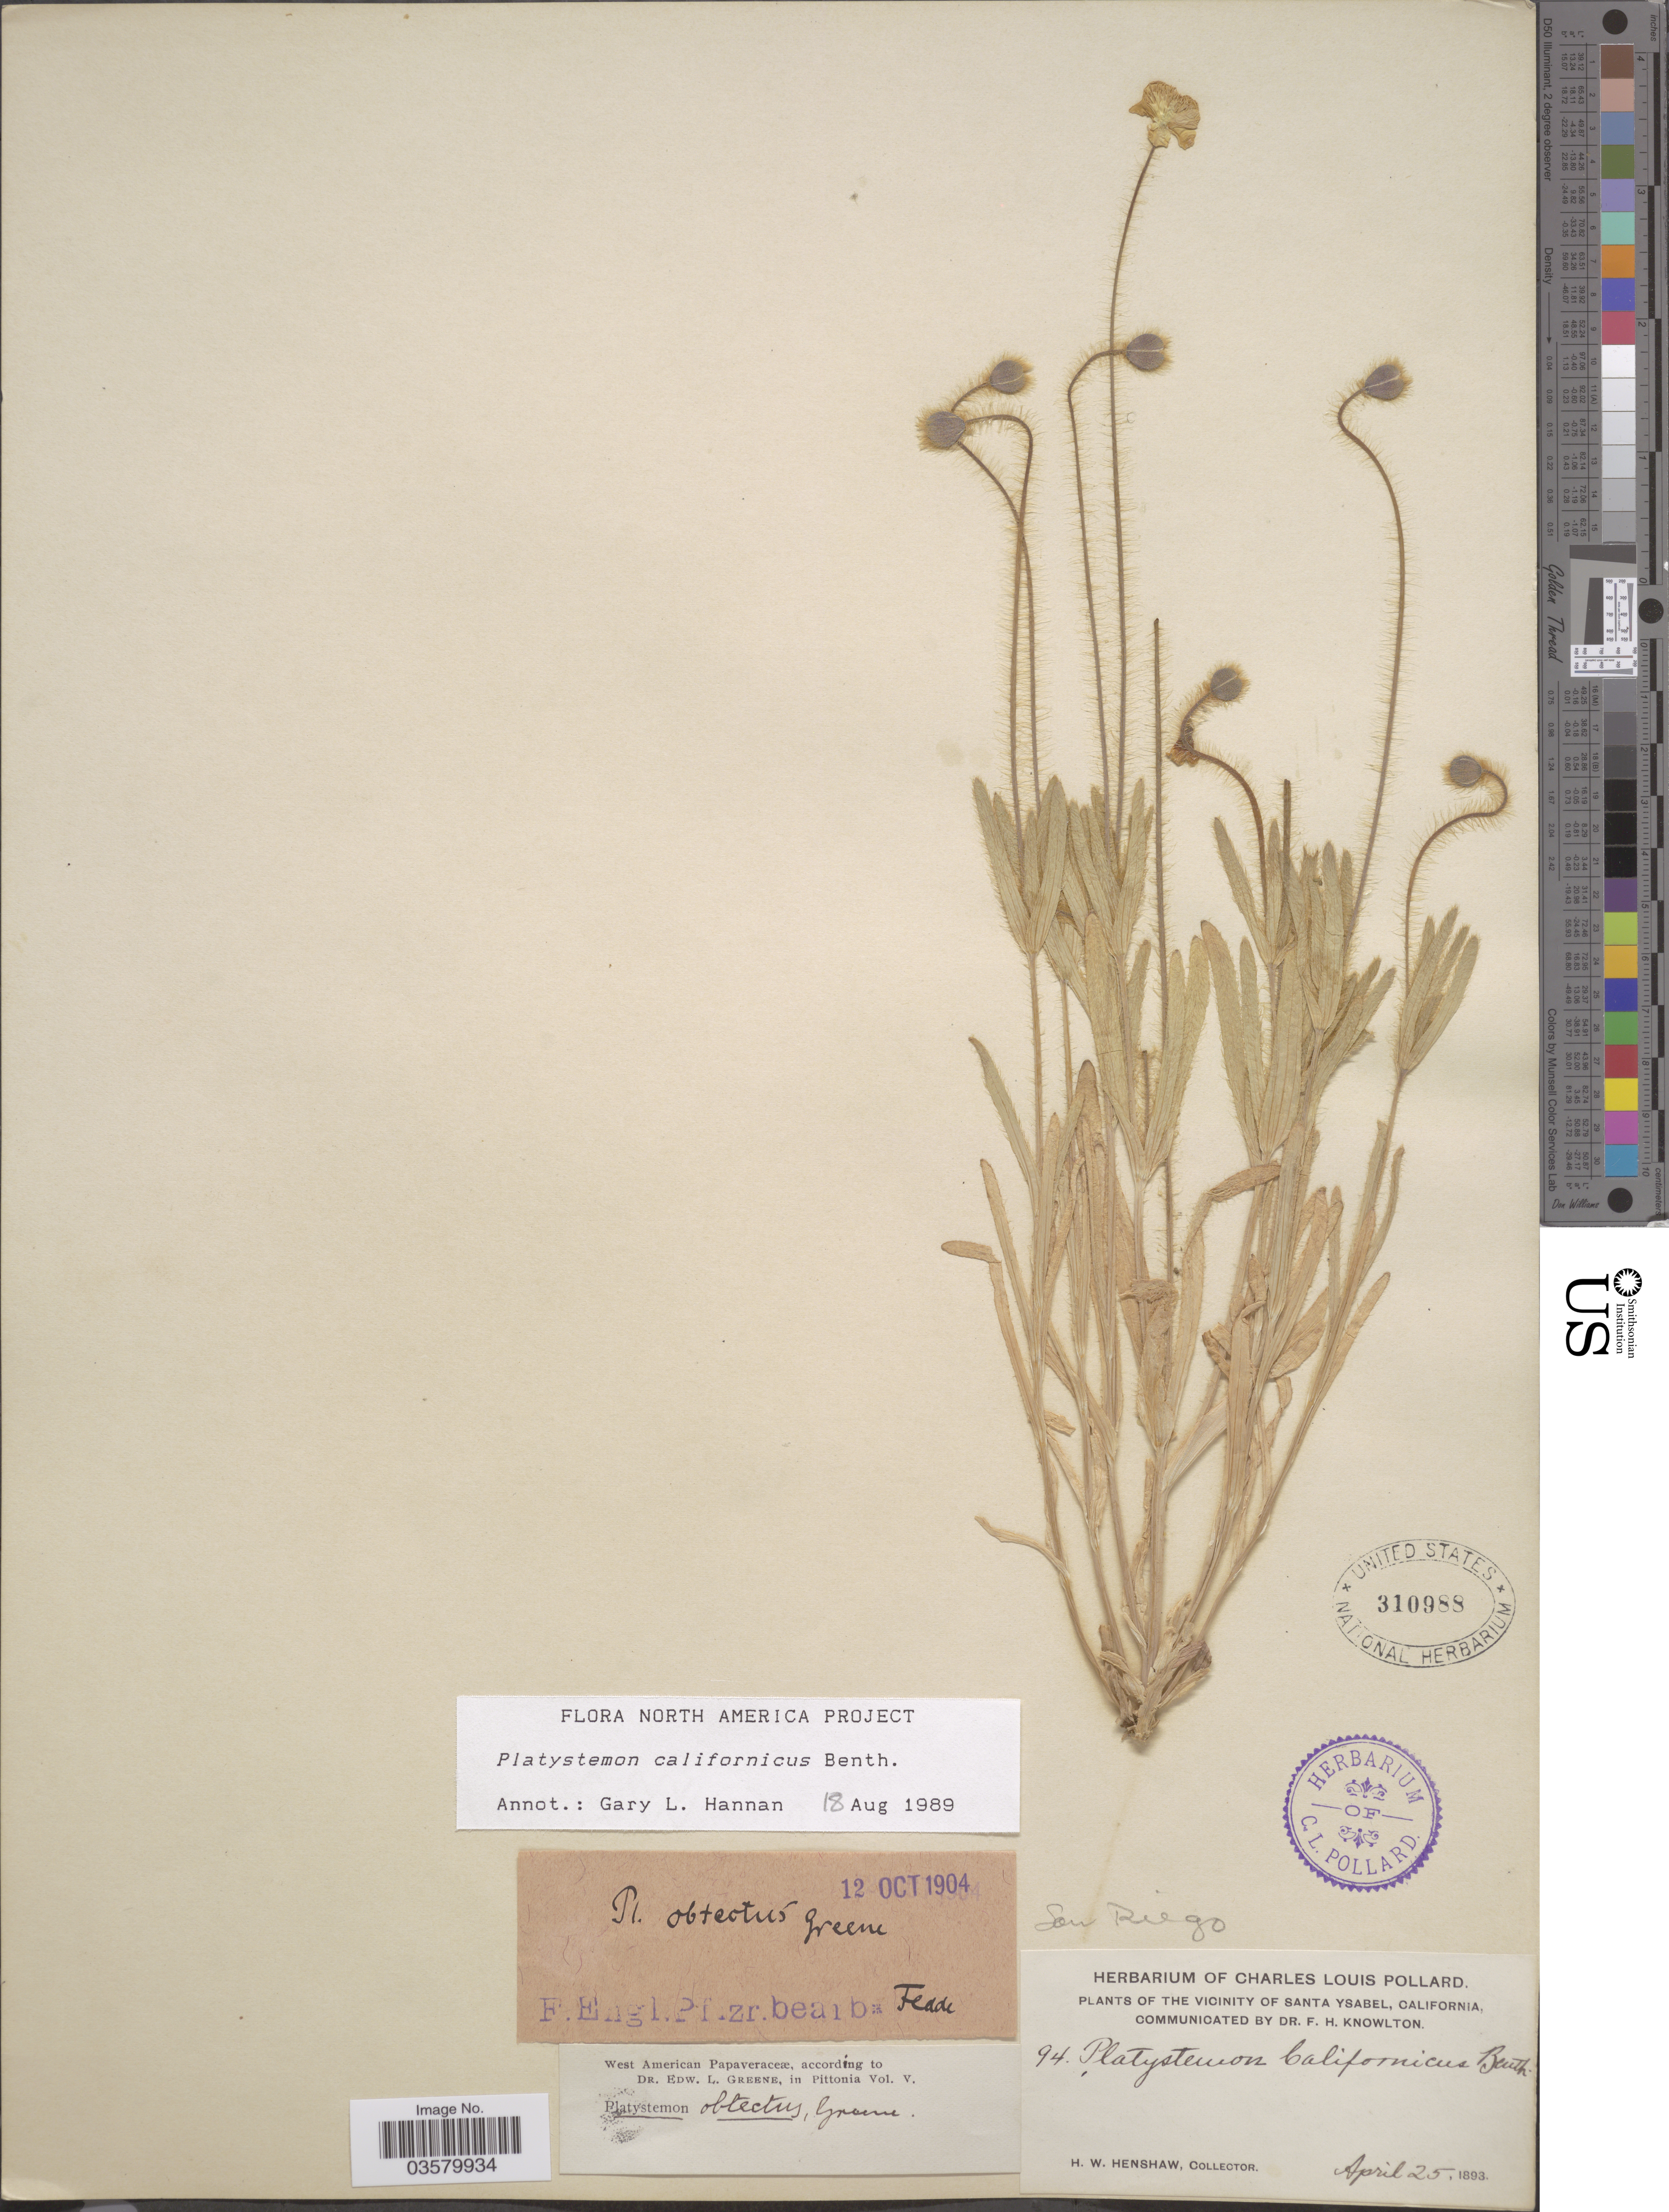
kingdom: Plantae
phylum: Tracheophyta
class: Magnoliopsida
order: Ranunculales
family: Papaveraceae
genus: Platystemon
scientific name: Platystemon californicus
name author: Benth.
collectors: H. Henshaw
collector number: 94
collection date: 1893-04-25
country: United States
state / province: California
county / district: San Diego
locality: The Vicinity of Santa Ysabel. San Diego.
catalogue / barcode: US 310988